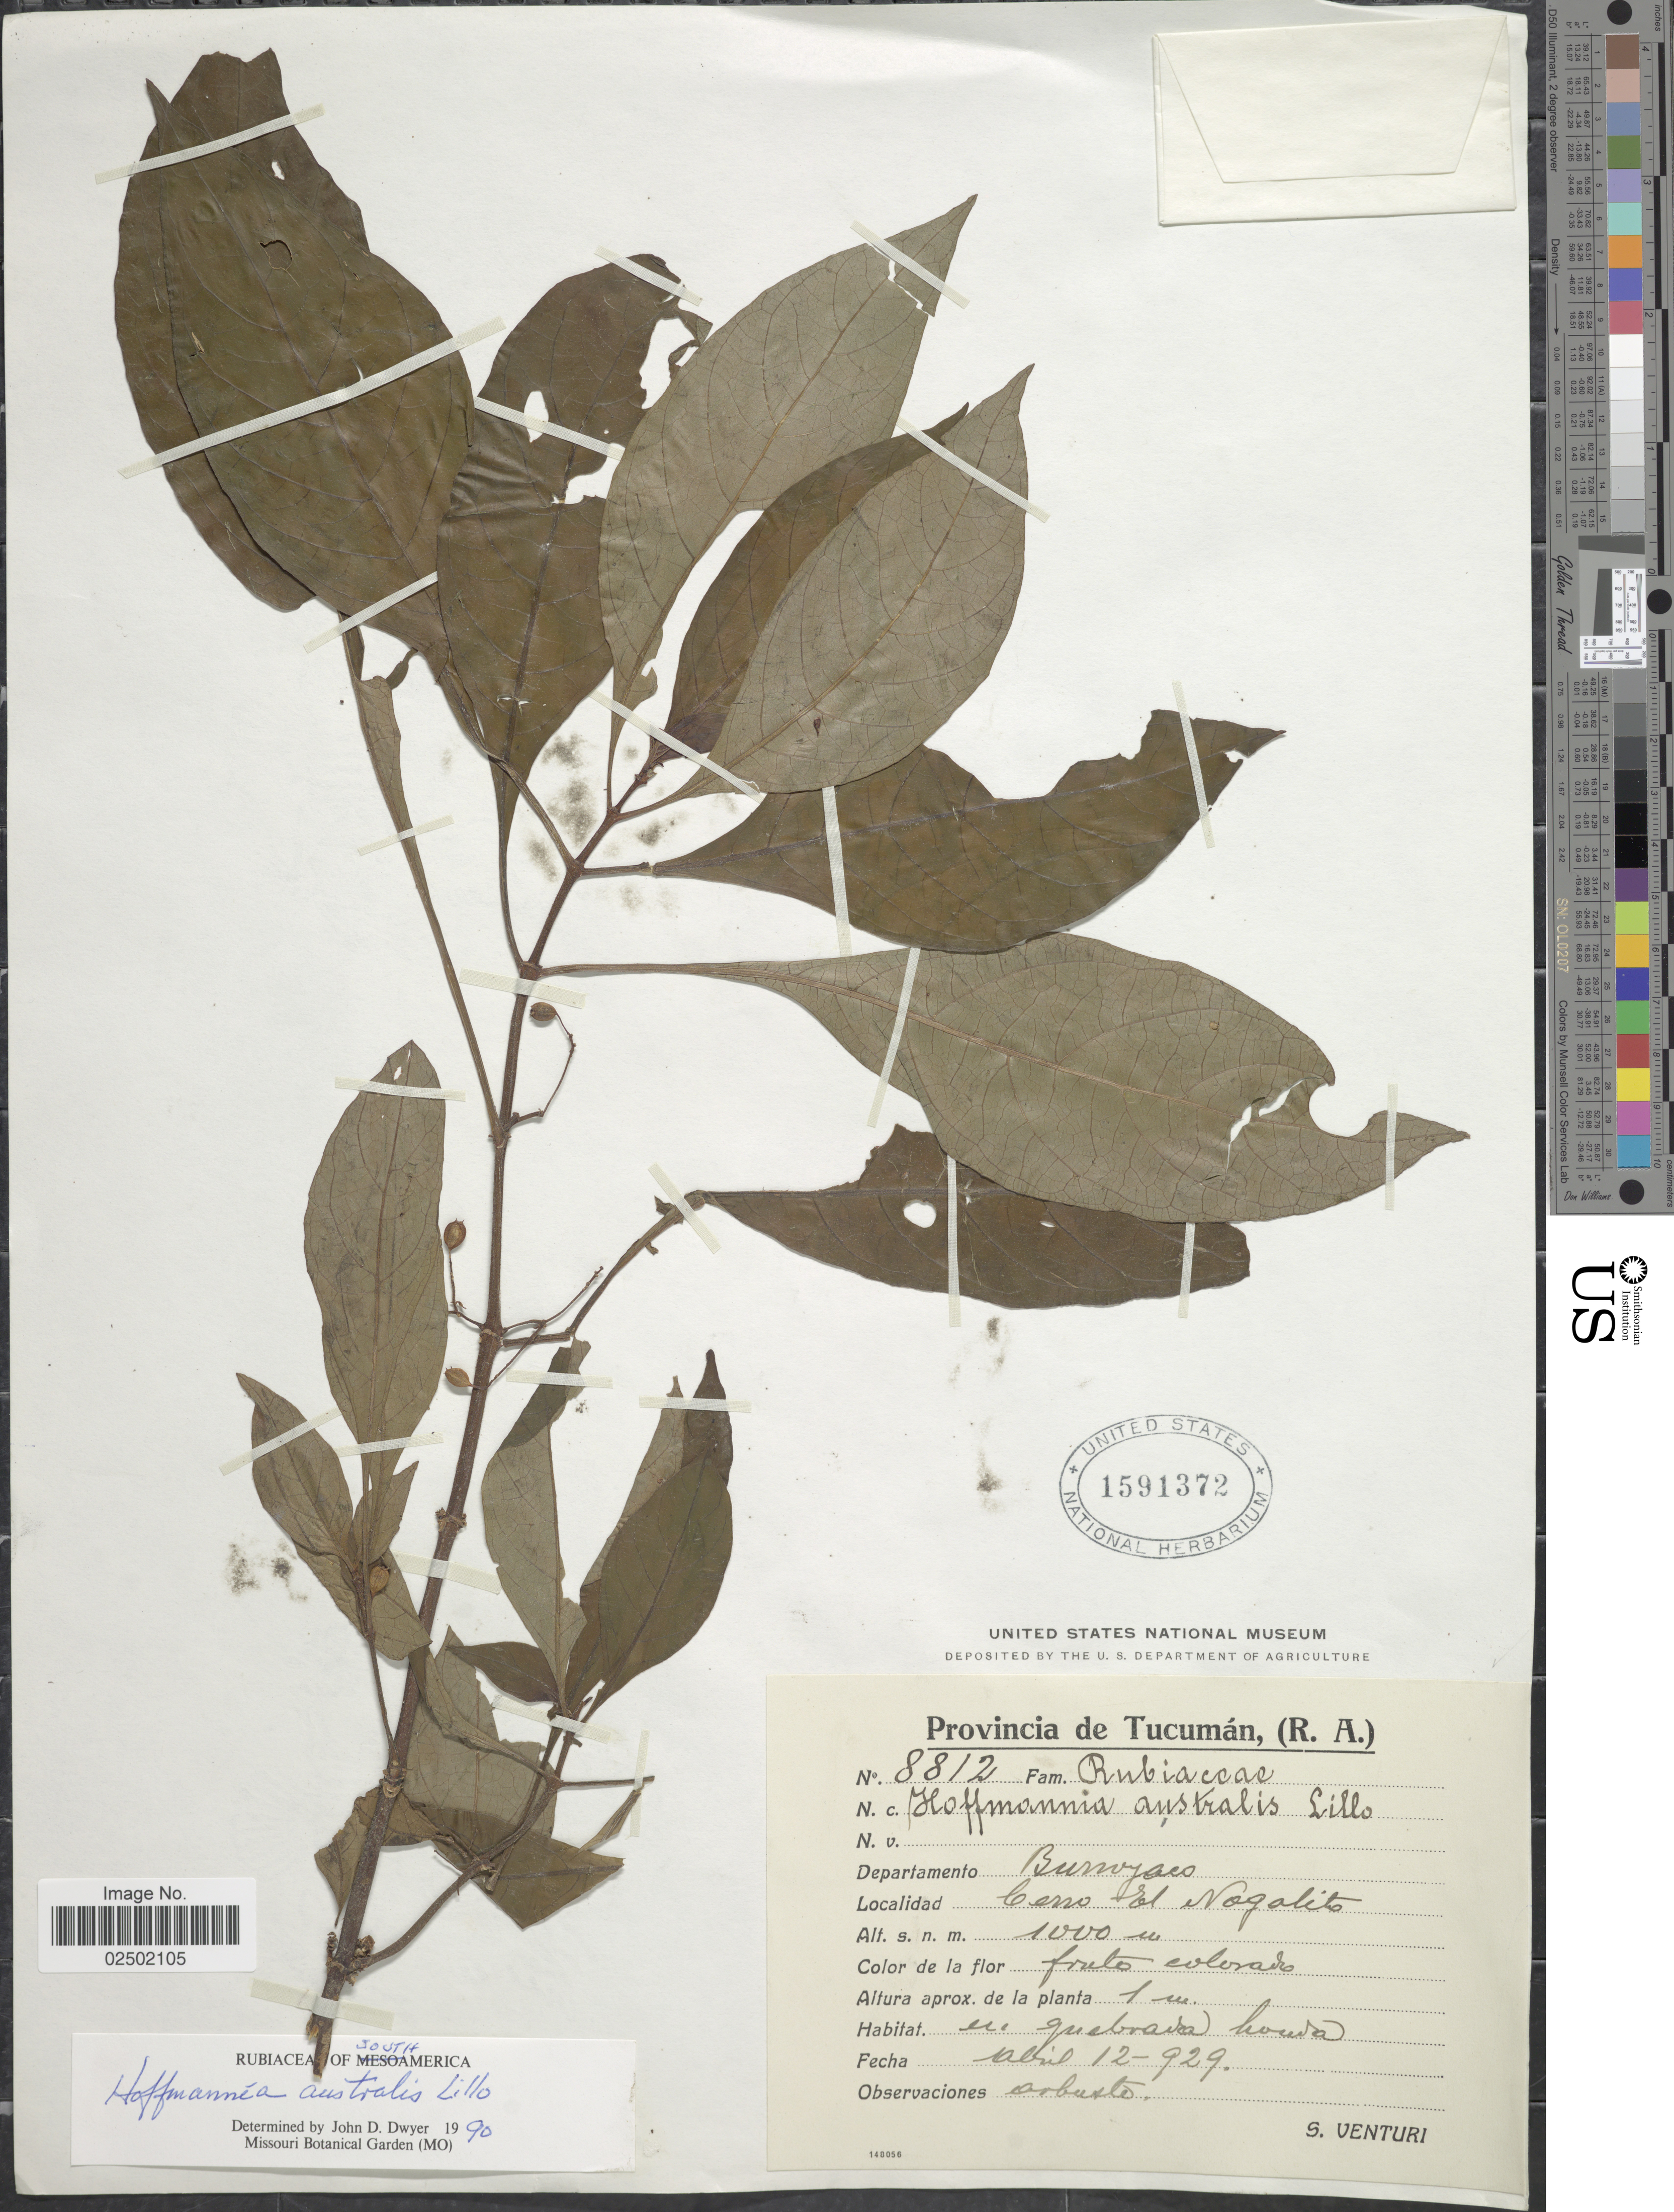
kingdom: Plantae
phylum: Tracheophyta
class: Magnoliopsida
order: Gentianales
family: Rubiaceae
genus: Hoffmannia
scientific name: Hoffmannia australis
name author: Lillo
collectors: S. Venturi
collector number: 8812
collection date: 1929-04-12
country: Argentina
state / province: Tucuman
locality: Provincia de Tucuman, (R.A.). Departamento Burroyaco. Cerro El Nogalito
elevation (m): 1000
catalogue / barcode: US 1591372